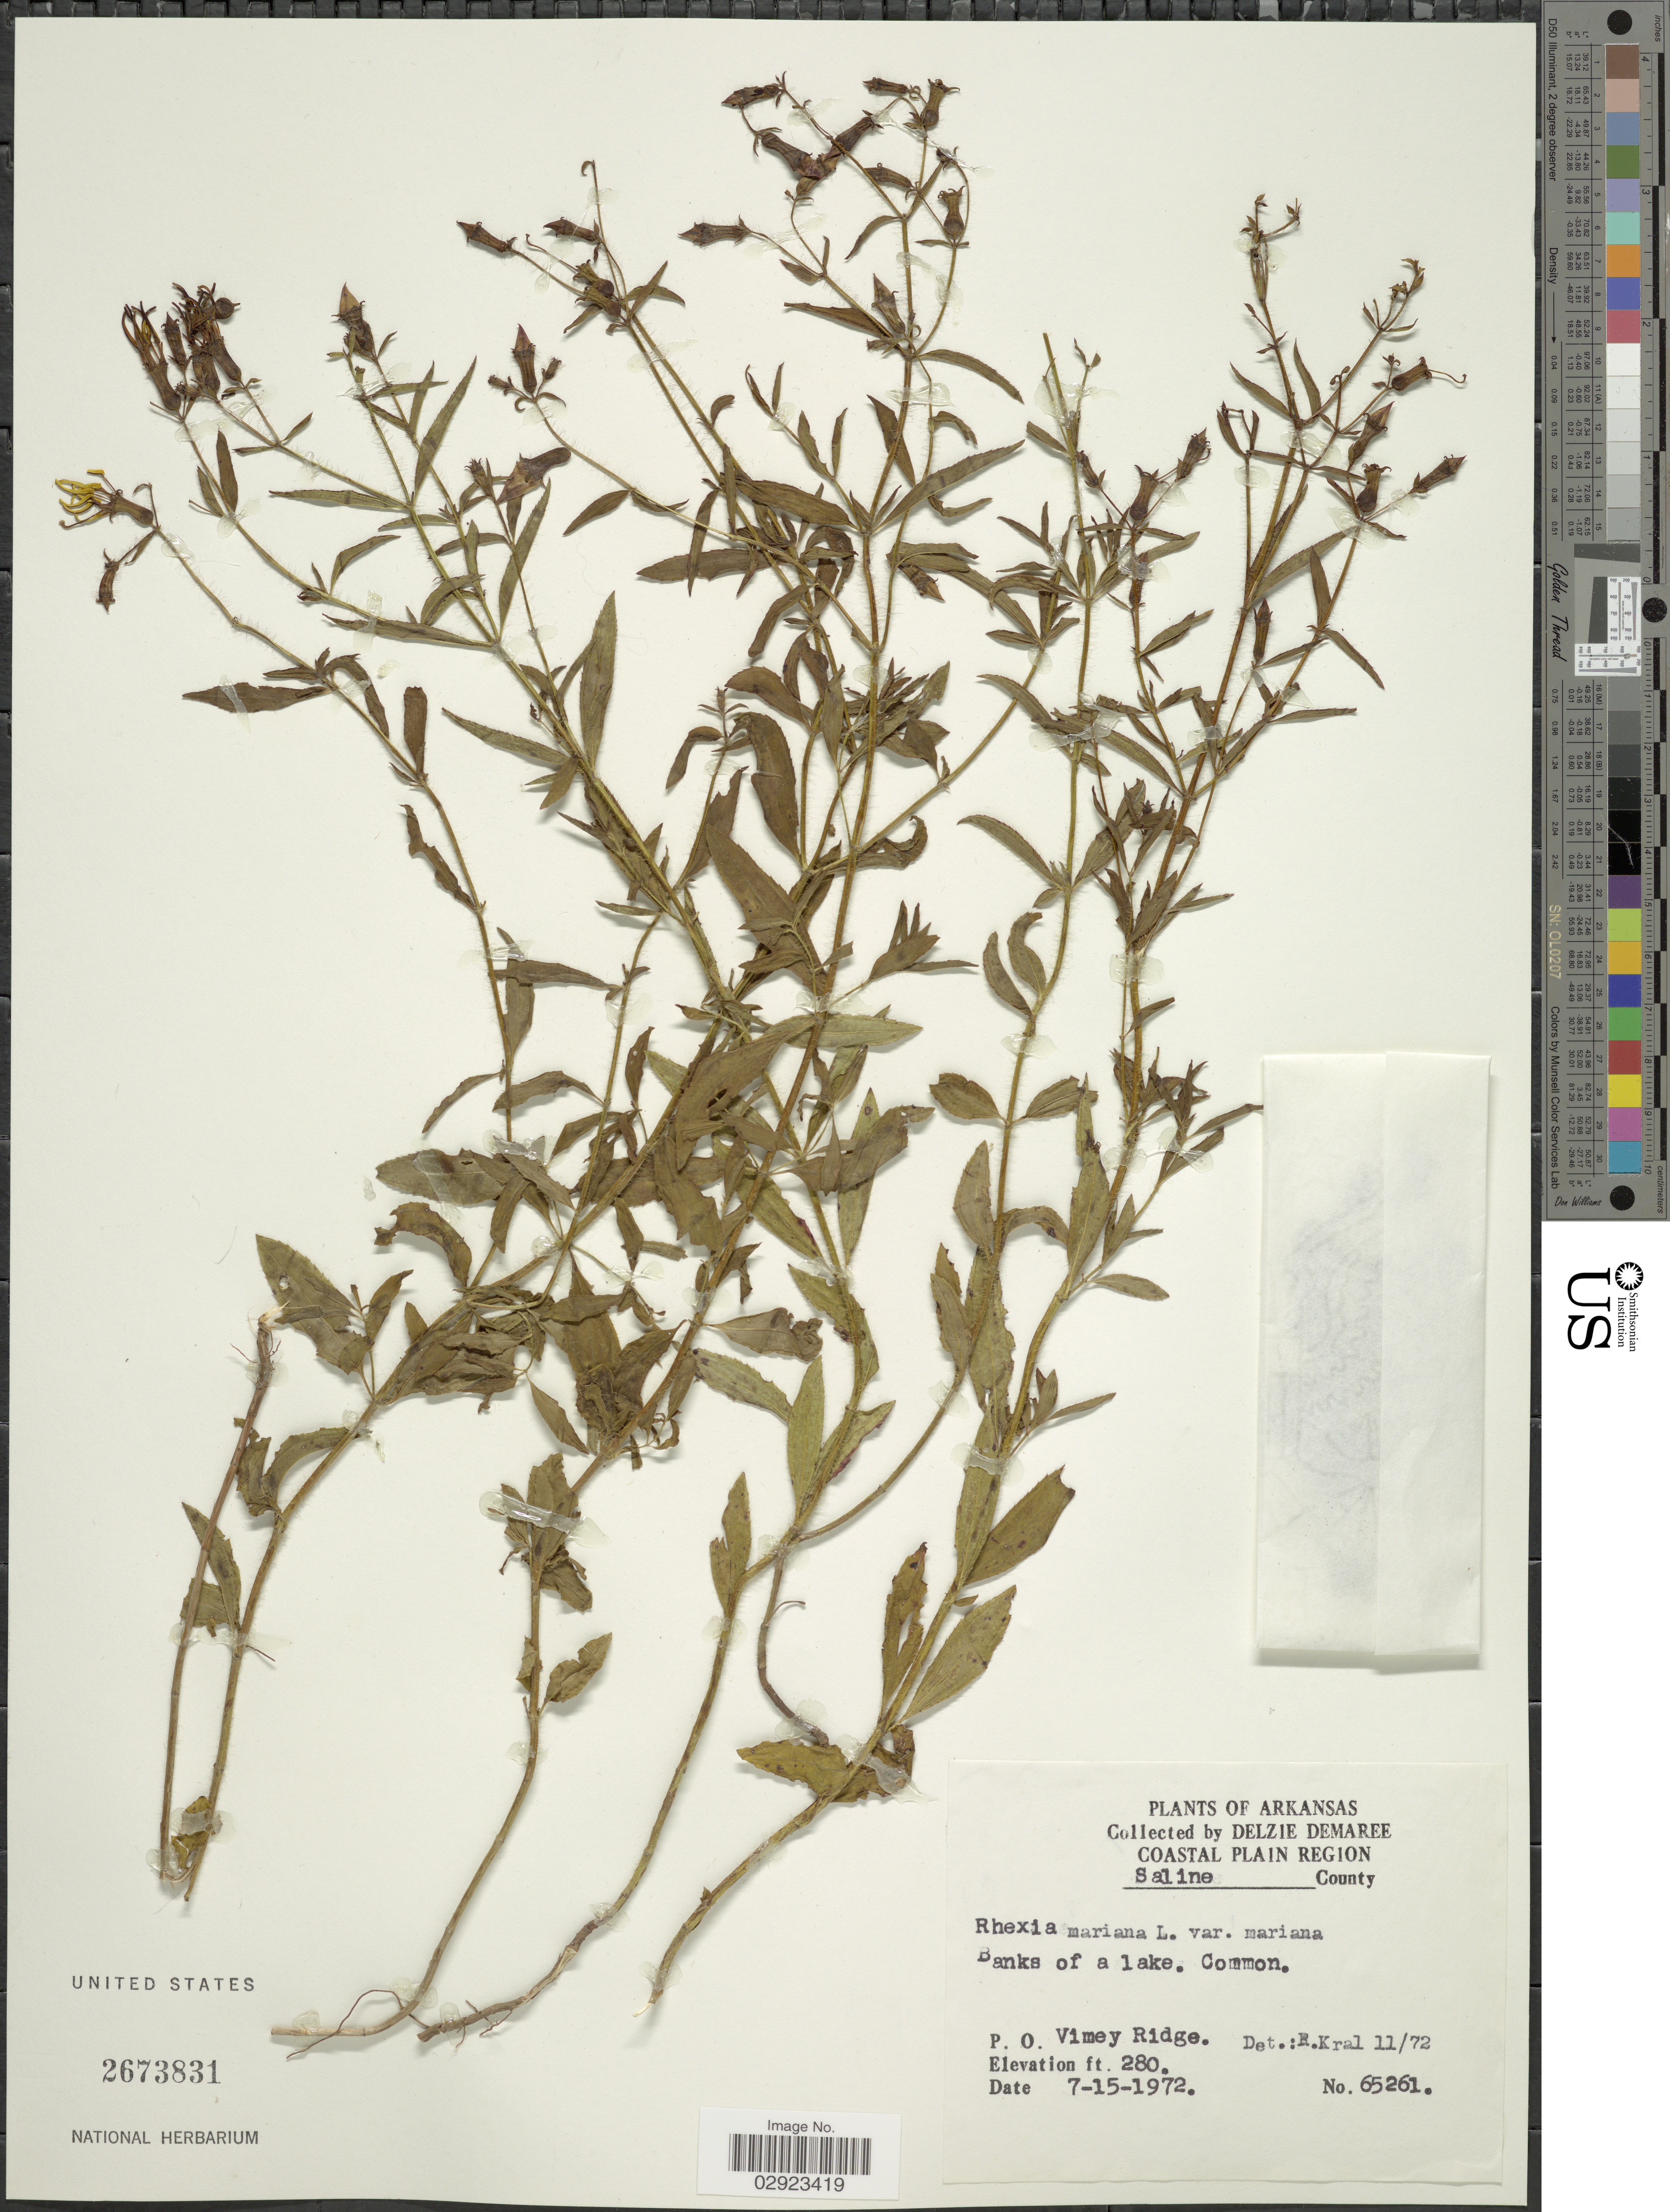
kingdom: Plantae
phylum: Tracheophyta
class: Magnoliopsida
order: Myrtales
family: Melastomataceae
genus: Rhexia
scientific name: Rhexia mariana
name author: L.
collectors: D. Damaree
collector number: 65261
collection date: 1972-07-15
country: United States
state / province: Arkansas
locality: Coastal Plaine Region, Saline County, P.O. Vimey Ridge.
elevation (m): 85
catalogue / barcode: US 2673831